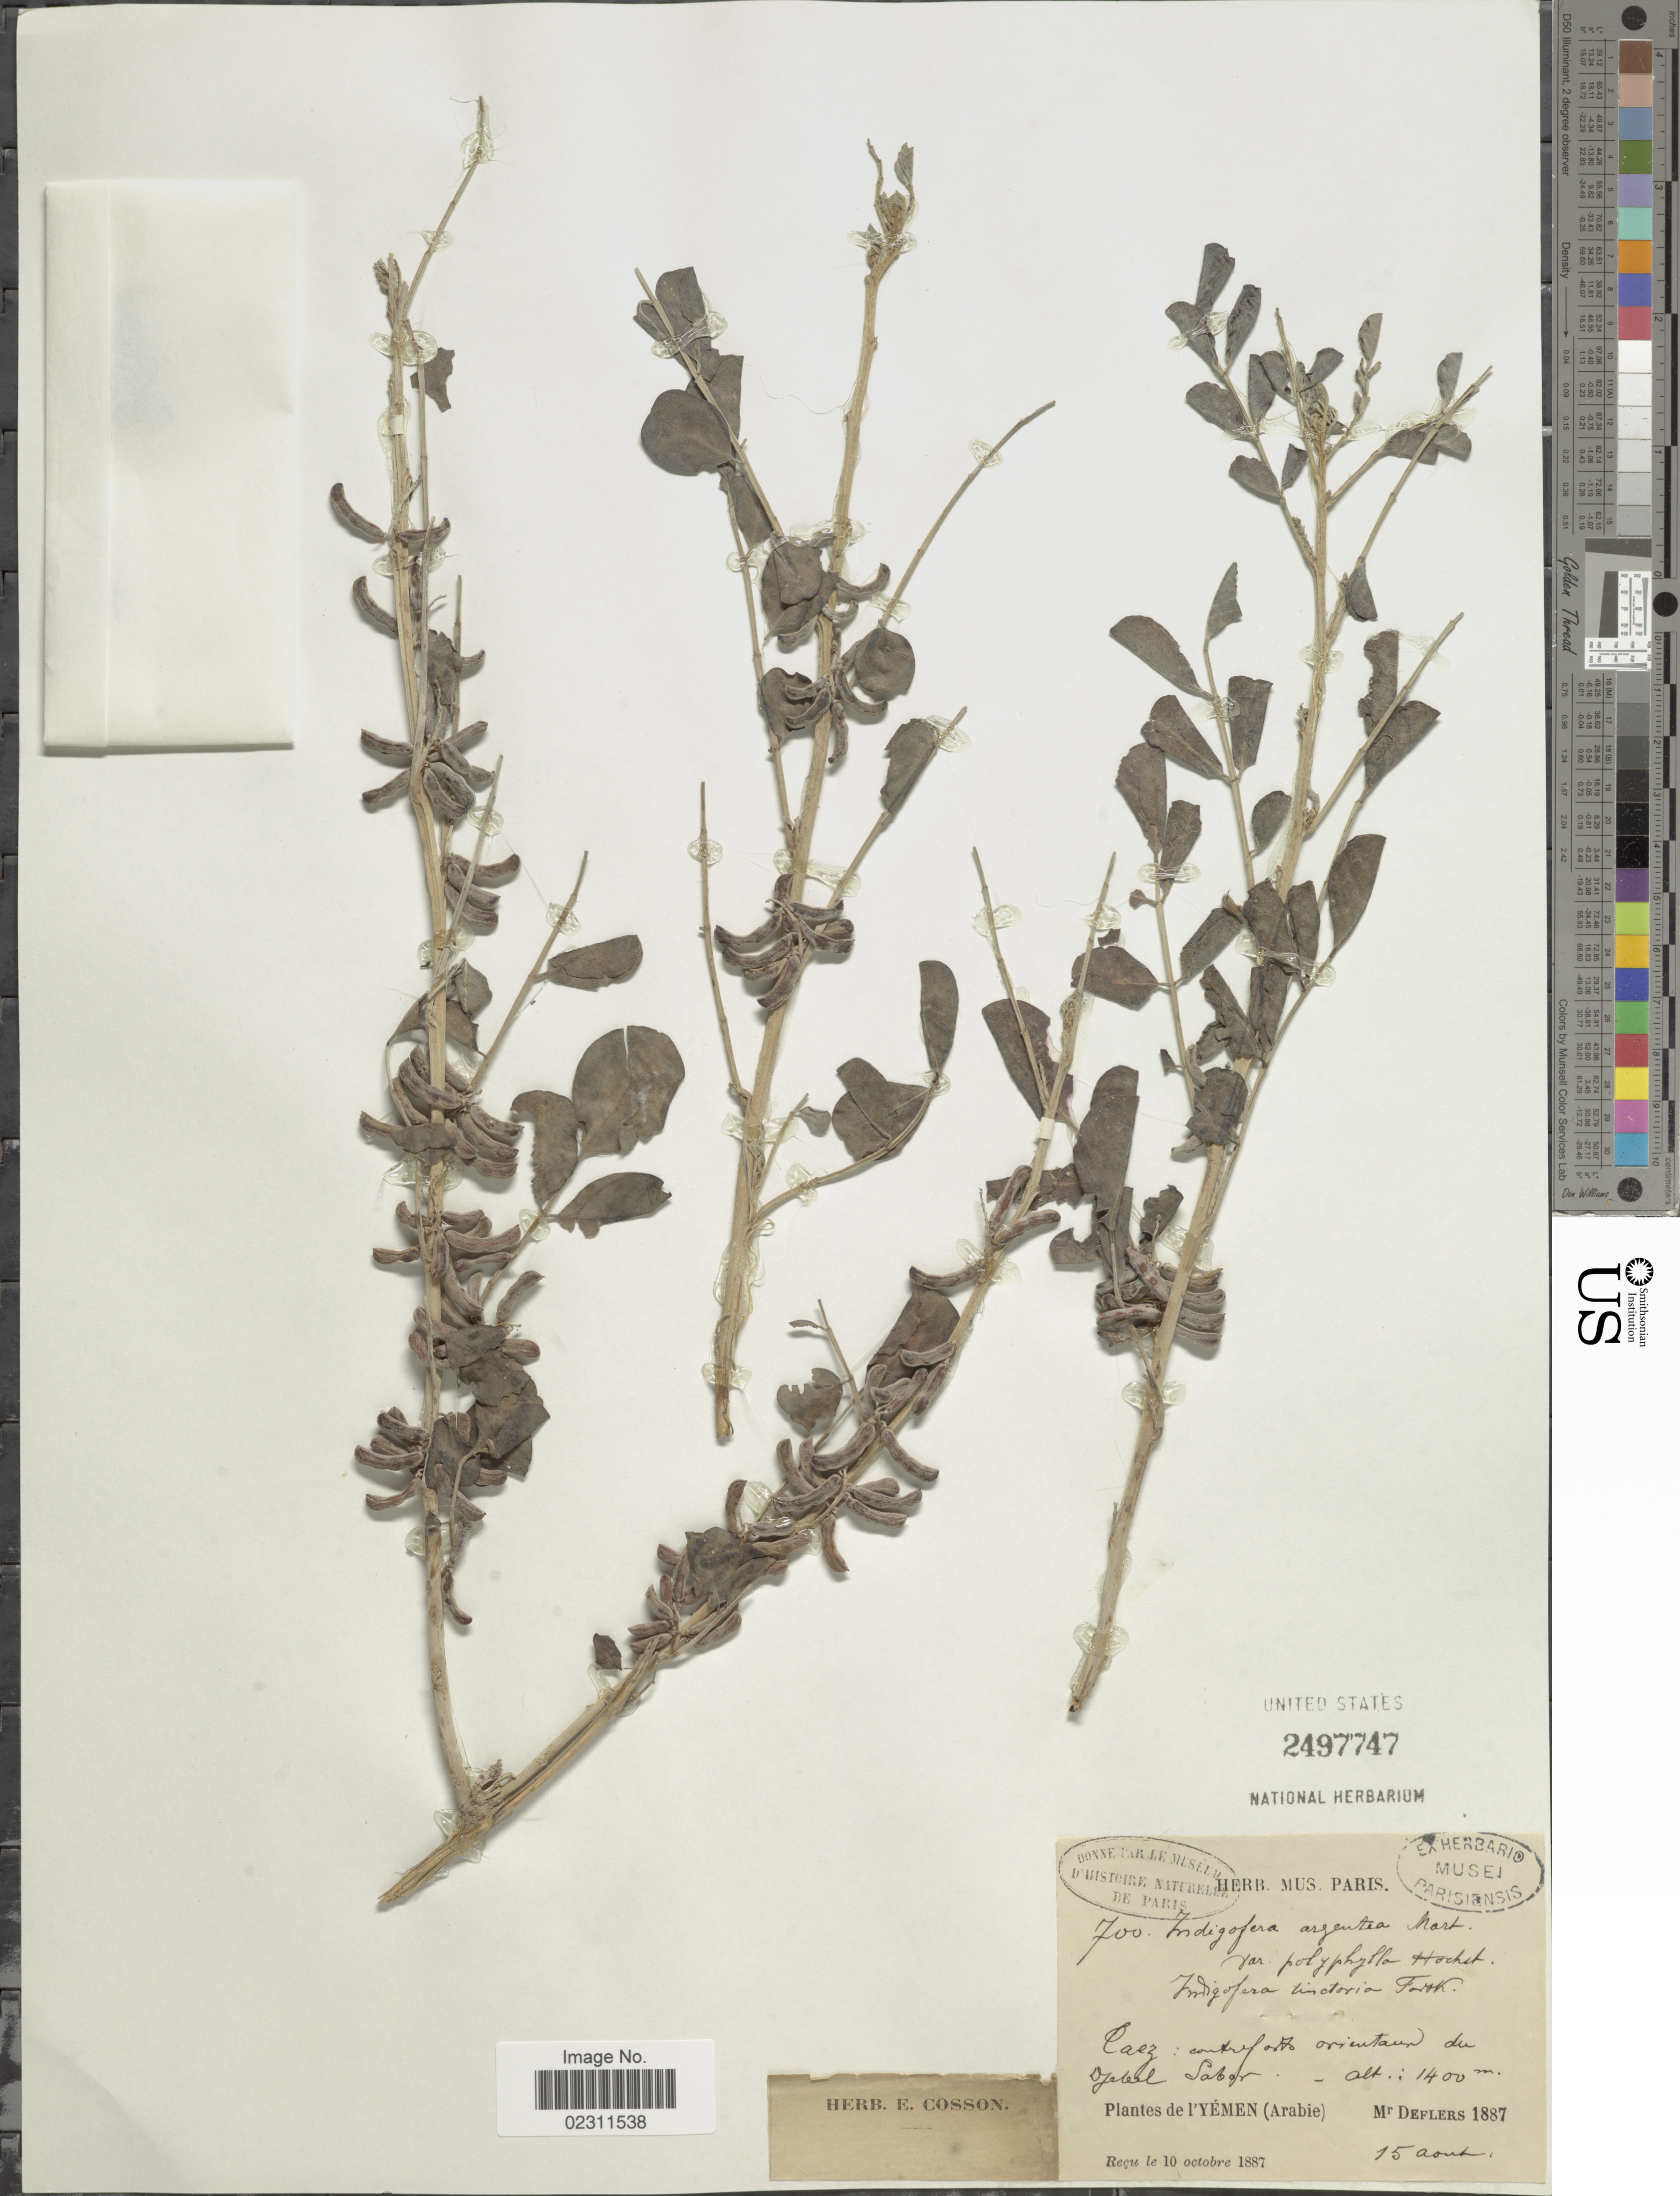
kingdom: Plantae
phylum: Tracheophyta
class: Magnoliopsida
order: Fabales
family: Fabaceae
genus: Indigofera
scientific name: Indigofera argentea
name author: L.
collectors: Deflers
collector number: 700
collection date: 1887-08-15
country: Yemen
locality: Caez, contreforto orientaum du Djebel Sabor, Arabie [interpreted]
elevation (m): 1400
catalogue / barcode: US 2497747